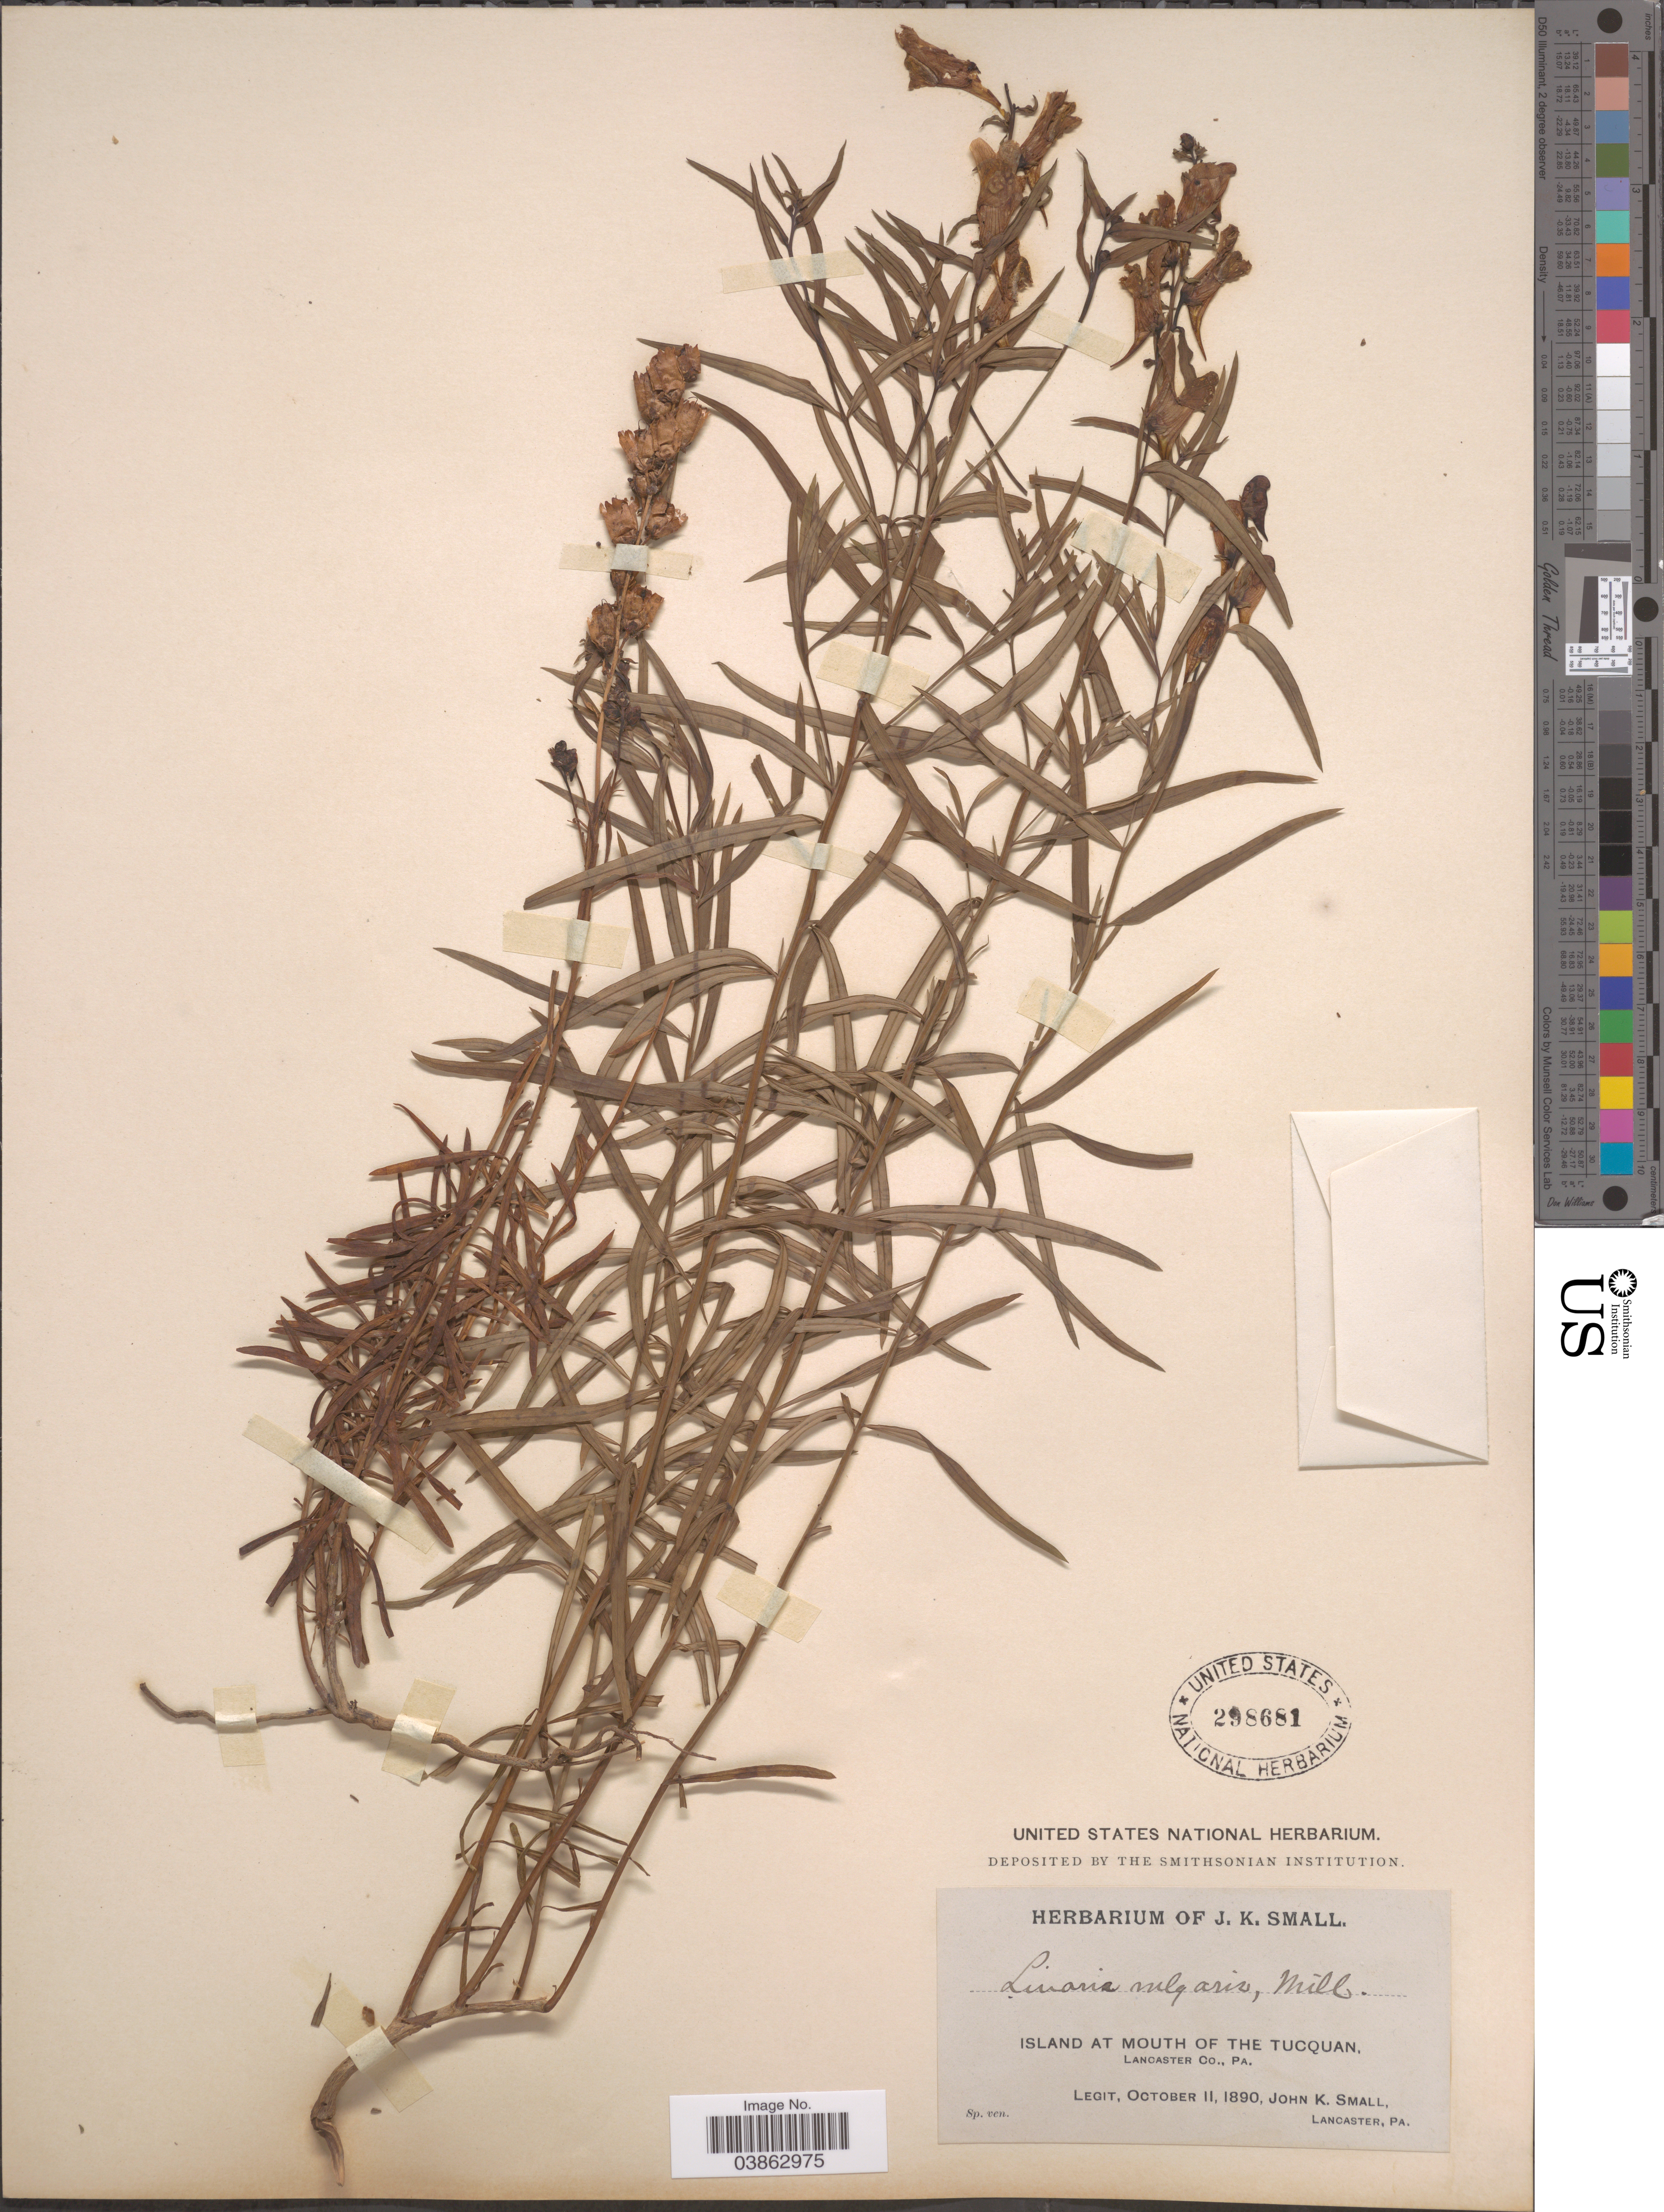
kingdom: Plantae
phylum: Tracheophyta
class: Magnoliopsida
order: Lamiales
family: Plantaginaceae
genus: Linaria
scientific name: Linaria vulgaris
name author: Mill.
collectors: J. K. Small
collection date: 1890-10-11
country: United States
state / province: Pennsylvania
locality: Island at mouth of the Tucquan. Lancaster Co.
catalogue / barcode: US 298681